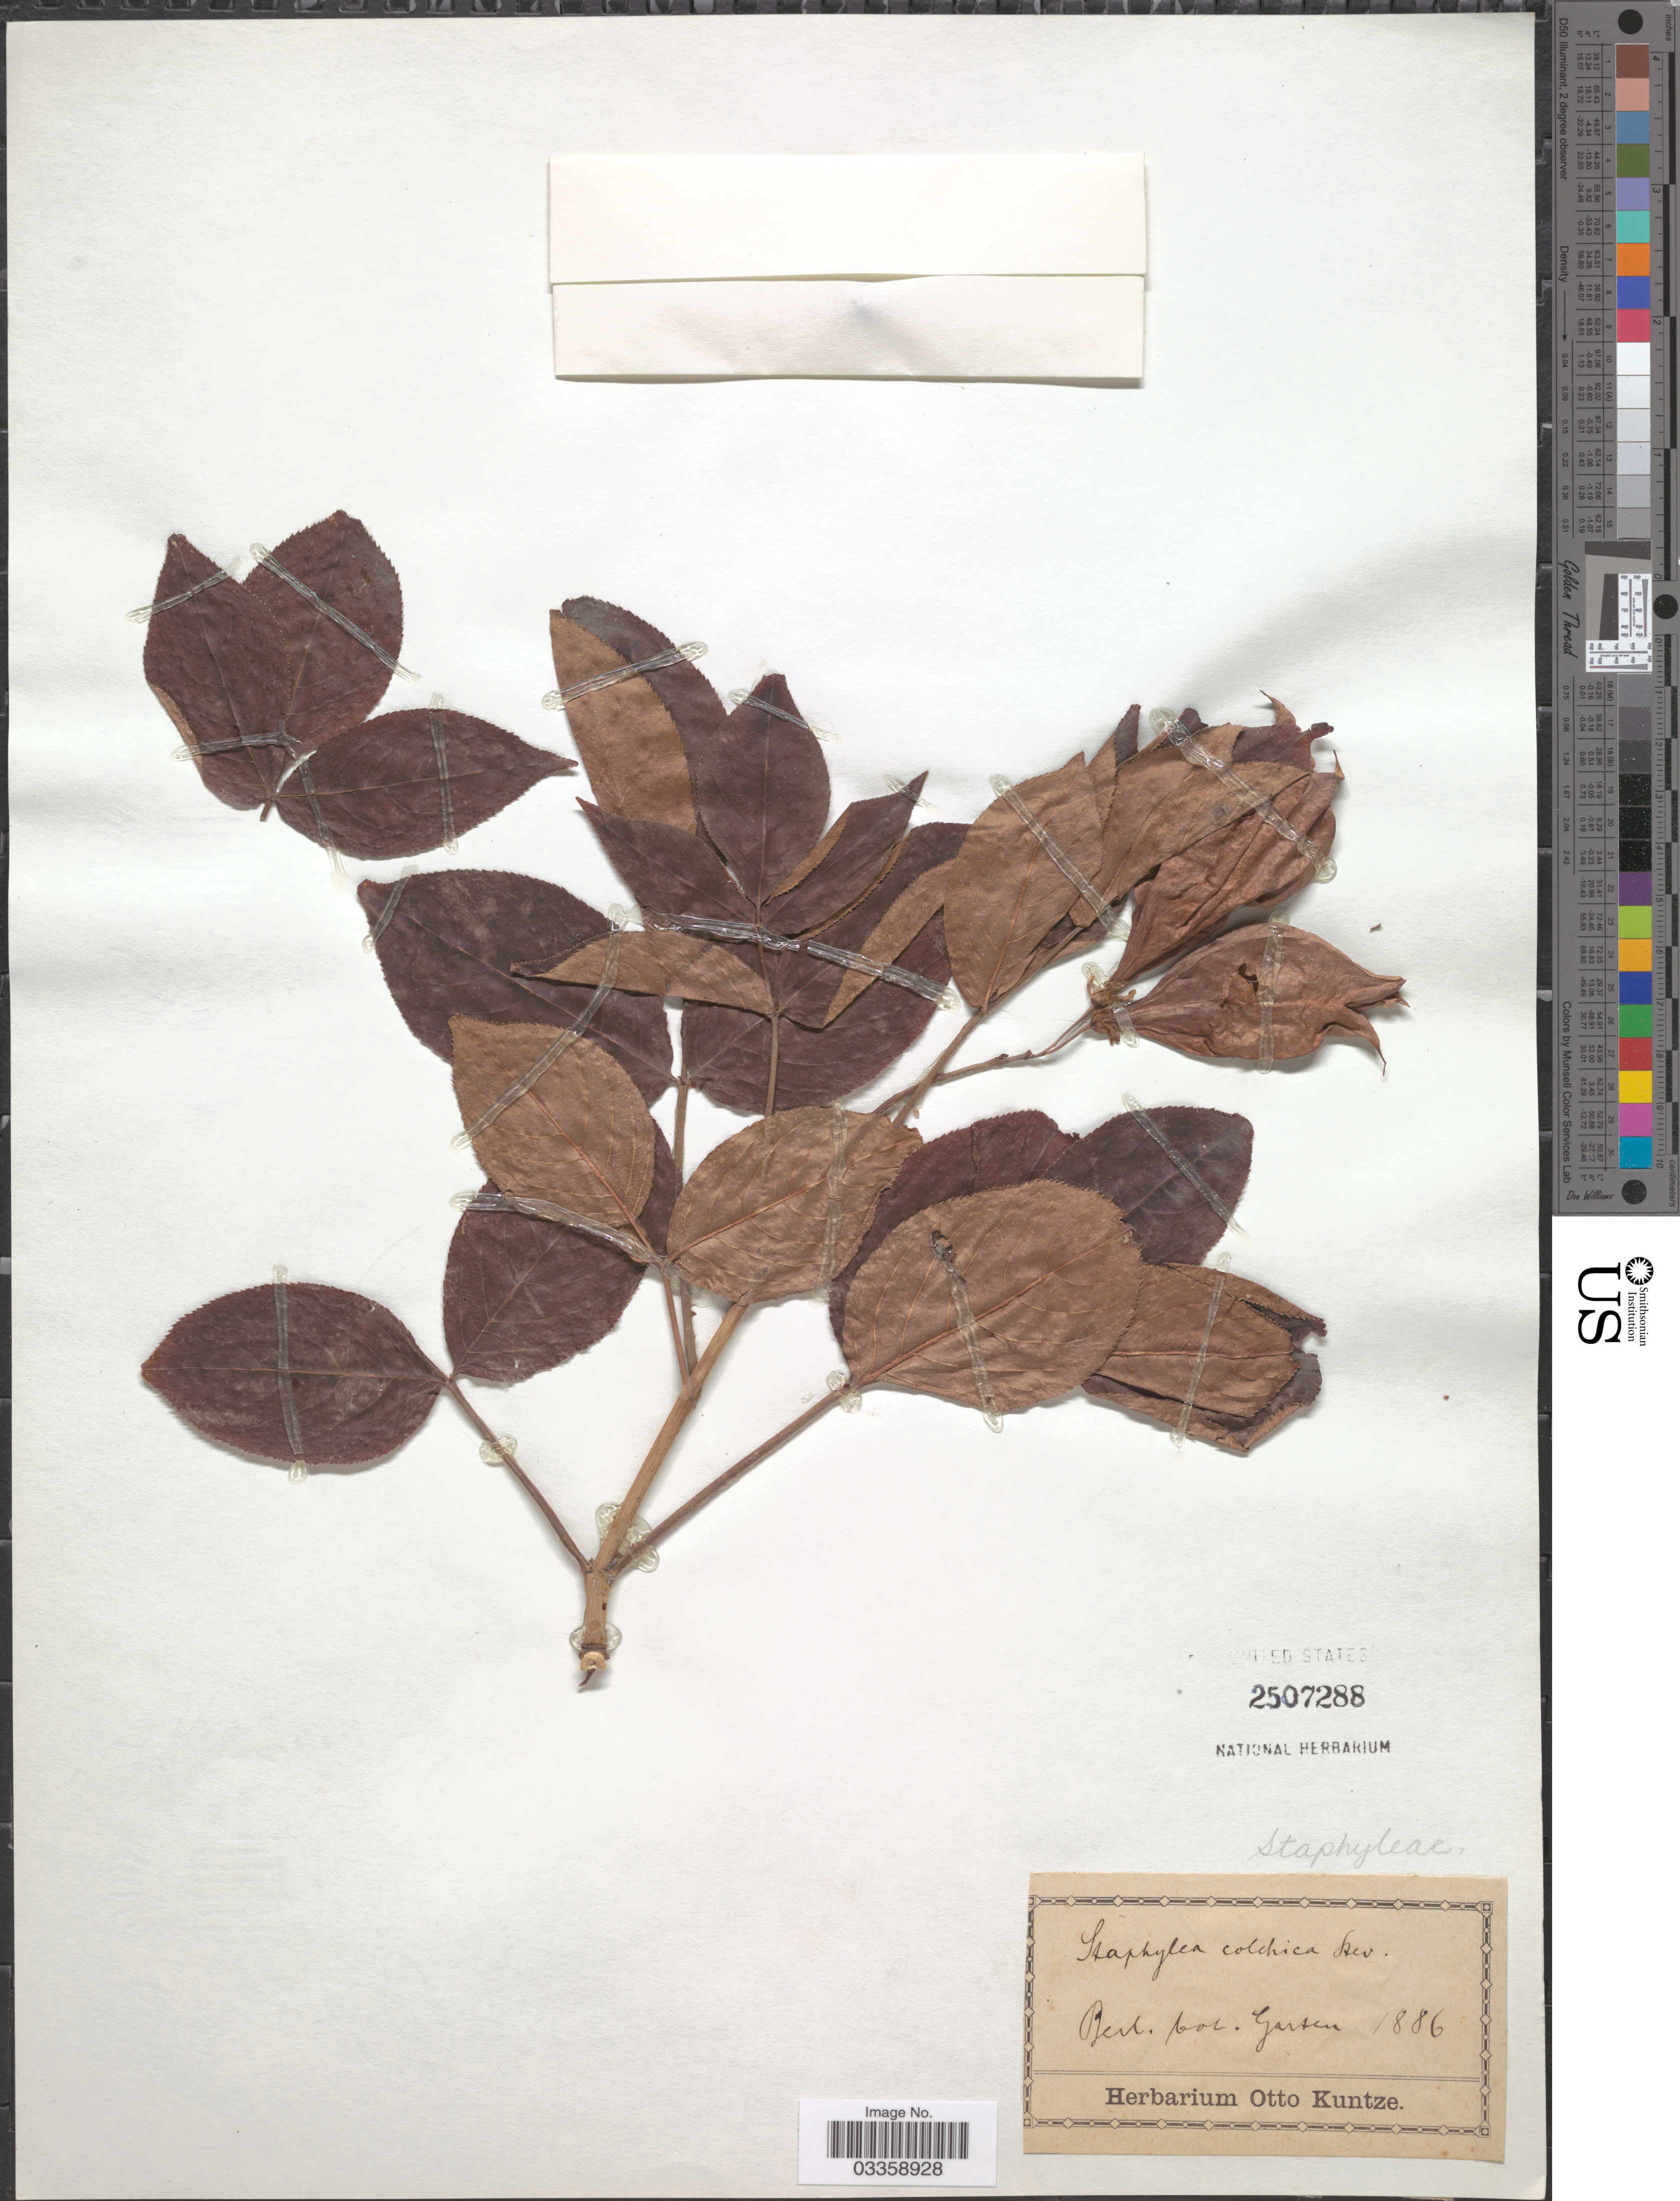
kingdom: Plantae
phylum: Tracheophyta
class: Magnoliopsida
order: Crossosomatales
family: Staphyleaceae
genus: Staphylea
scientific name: Staphylea colchica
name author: Steven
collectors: ex herb. Otto Kuntze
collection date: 1886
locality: Hort. bot. Garten.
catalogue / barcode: US 2507288